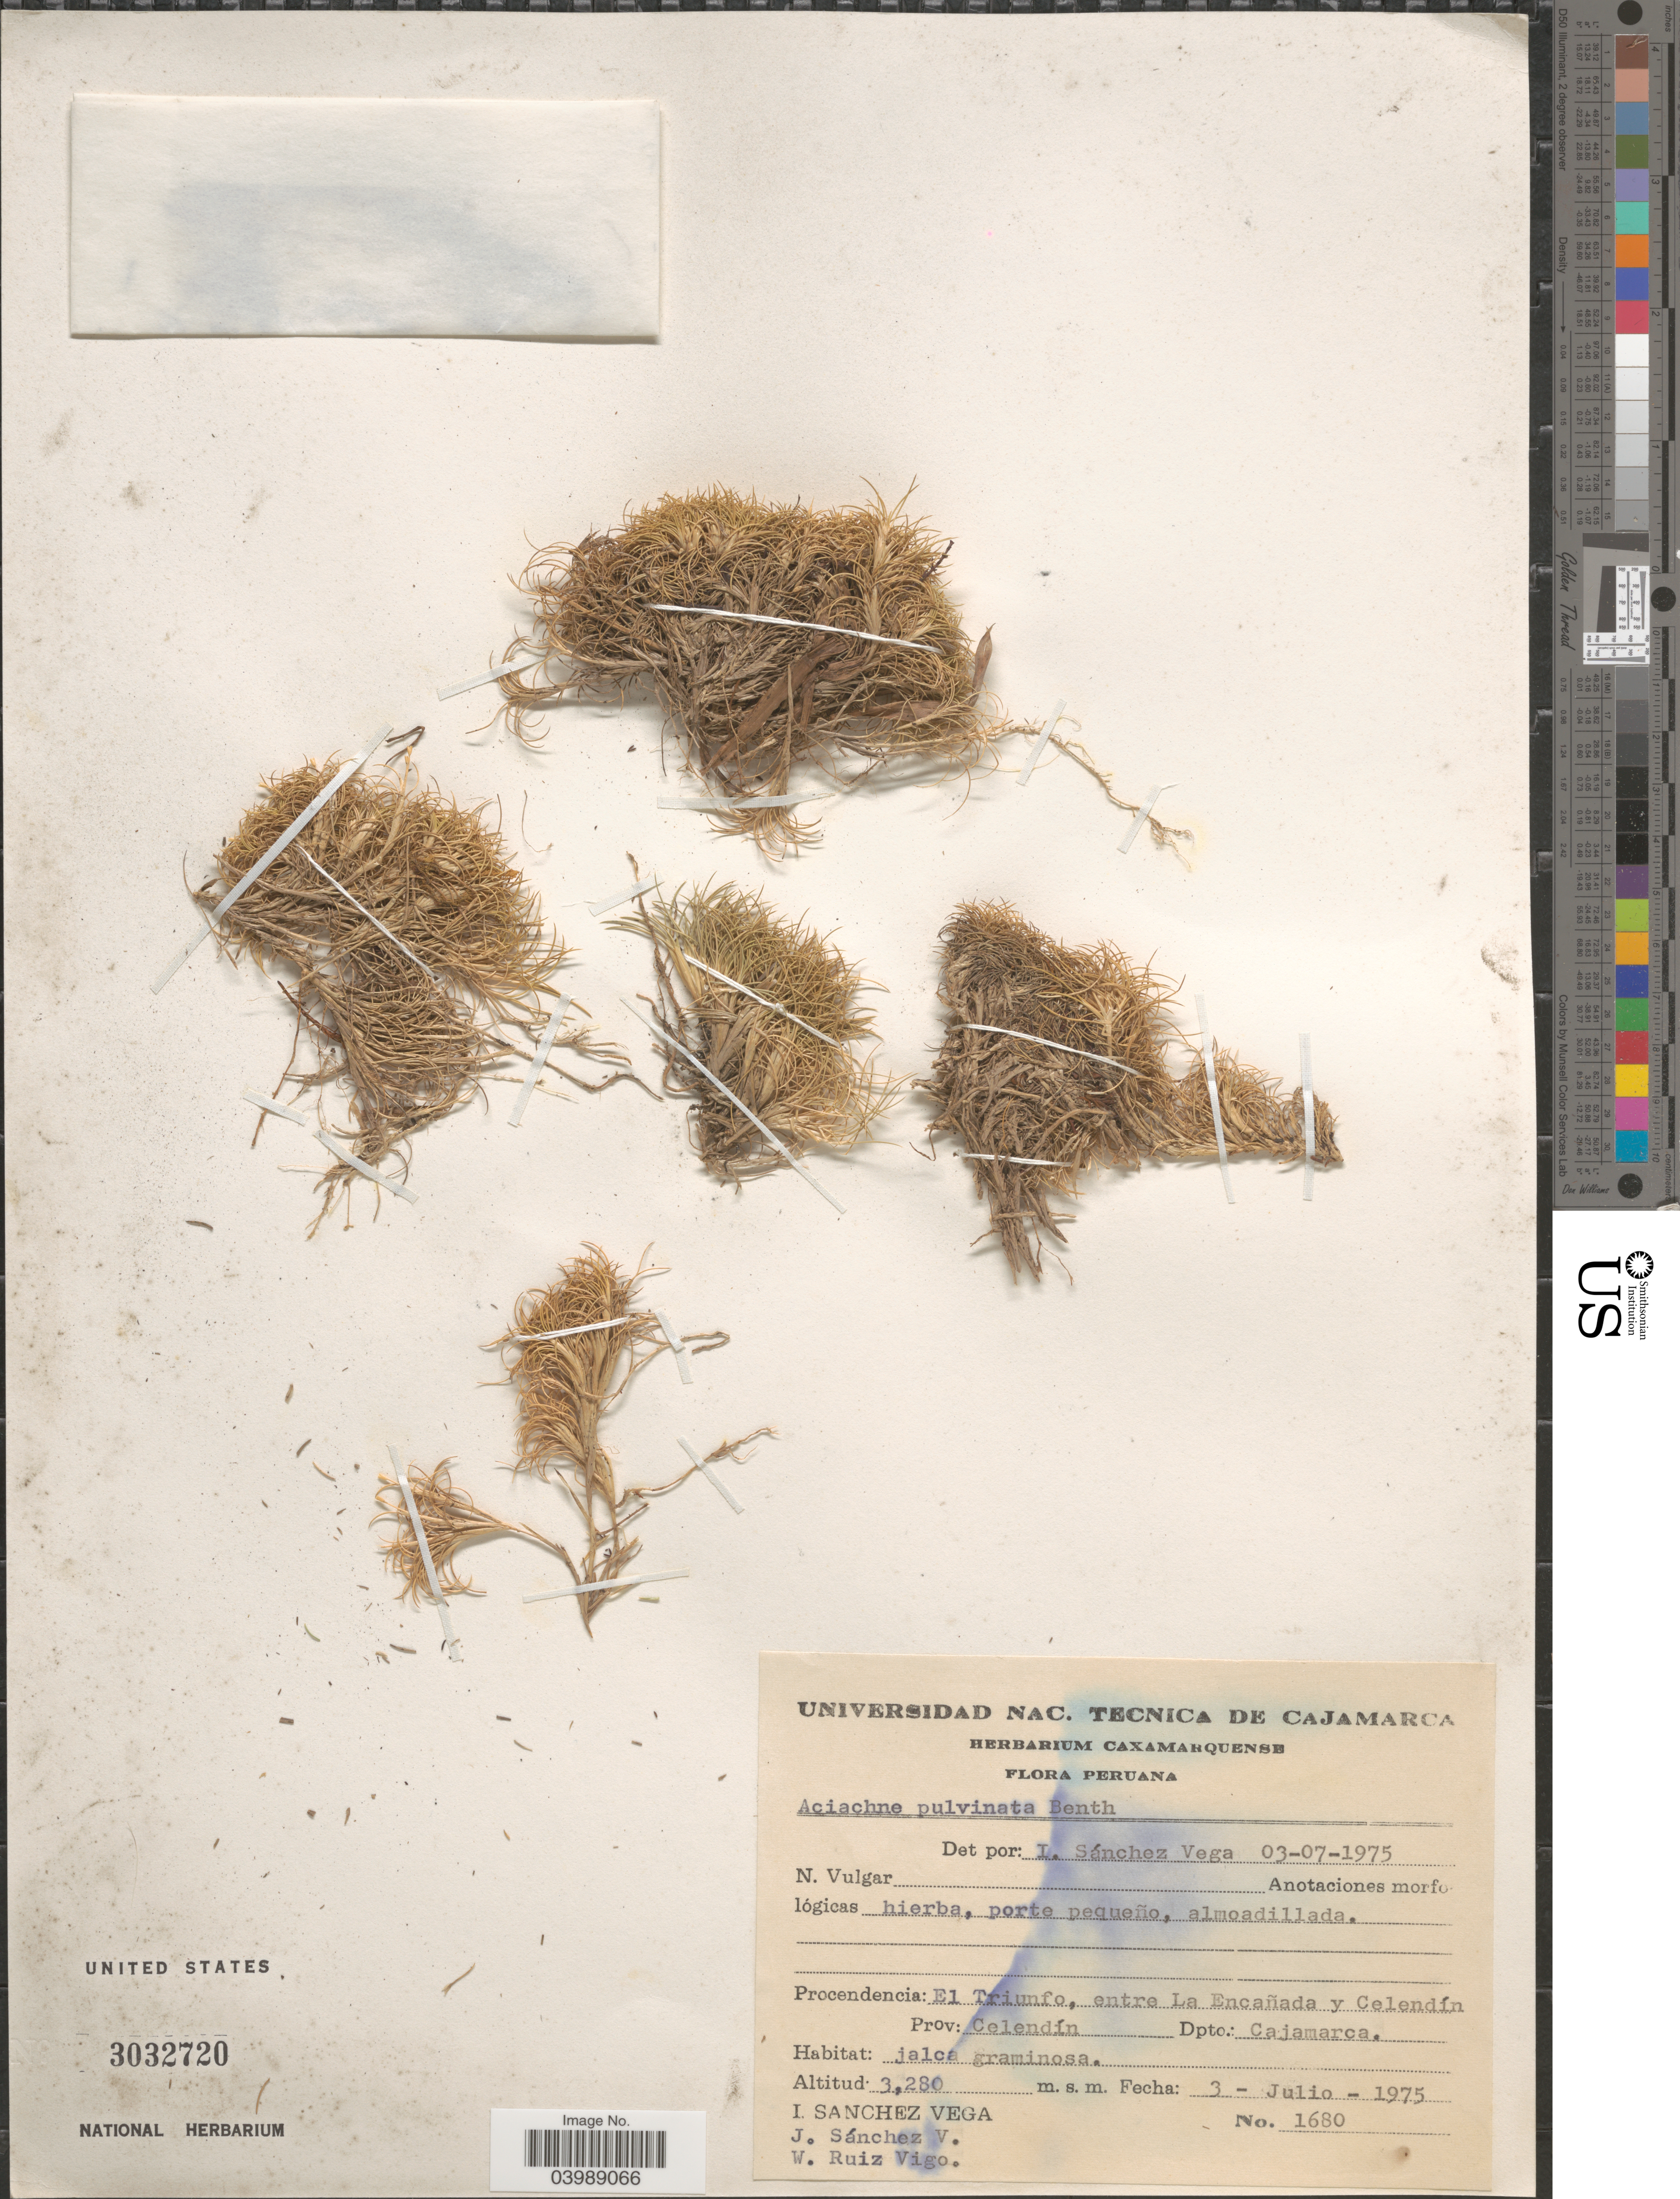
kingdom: Plantae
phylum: Tracheophyta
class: Liliopsida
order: Poales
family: Poaceae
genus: Aciachne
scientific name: Aciachne pulvinata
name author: Benth.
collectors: I. Sánchez Vega, J. Sanchez V. & W. Ruiz Vigo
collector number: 1680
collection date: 1975-07-03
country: Peru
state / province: Cajamarca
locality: El Triunfo, entre La Encañada y Celendín. Prov: Celendín. Dpto.: Cajamarca.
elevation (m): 3280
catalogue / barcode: US 3032720